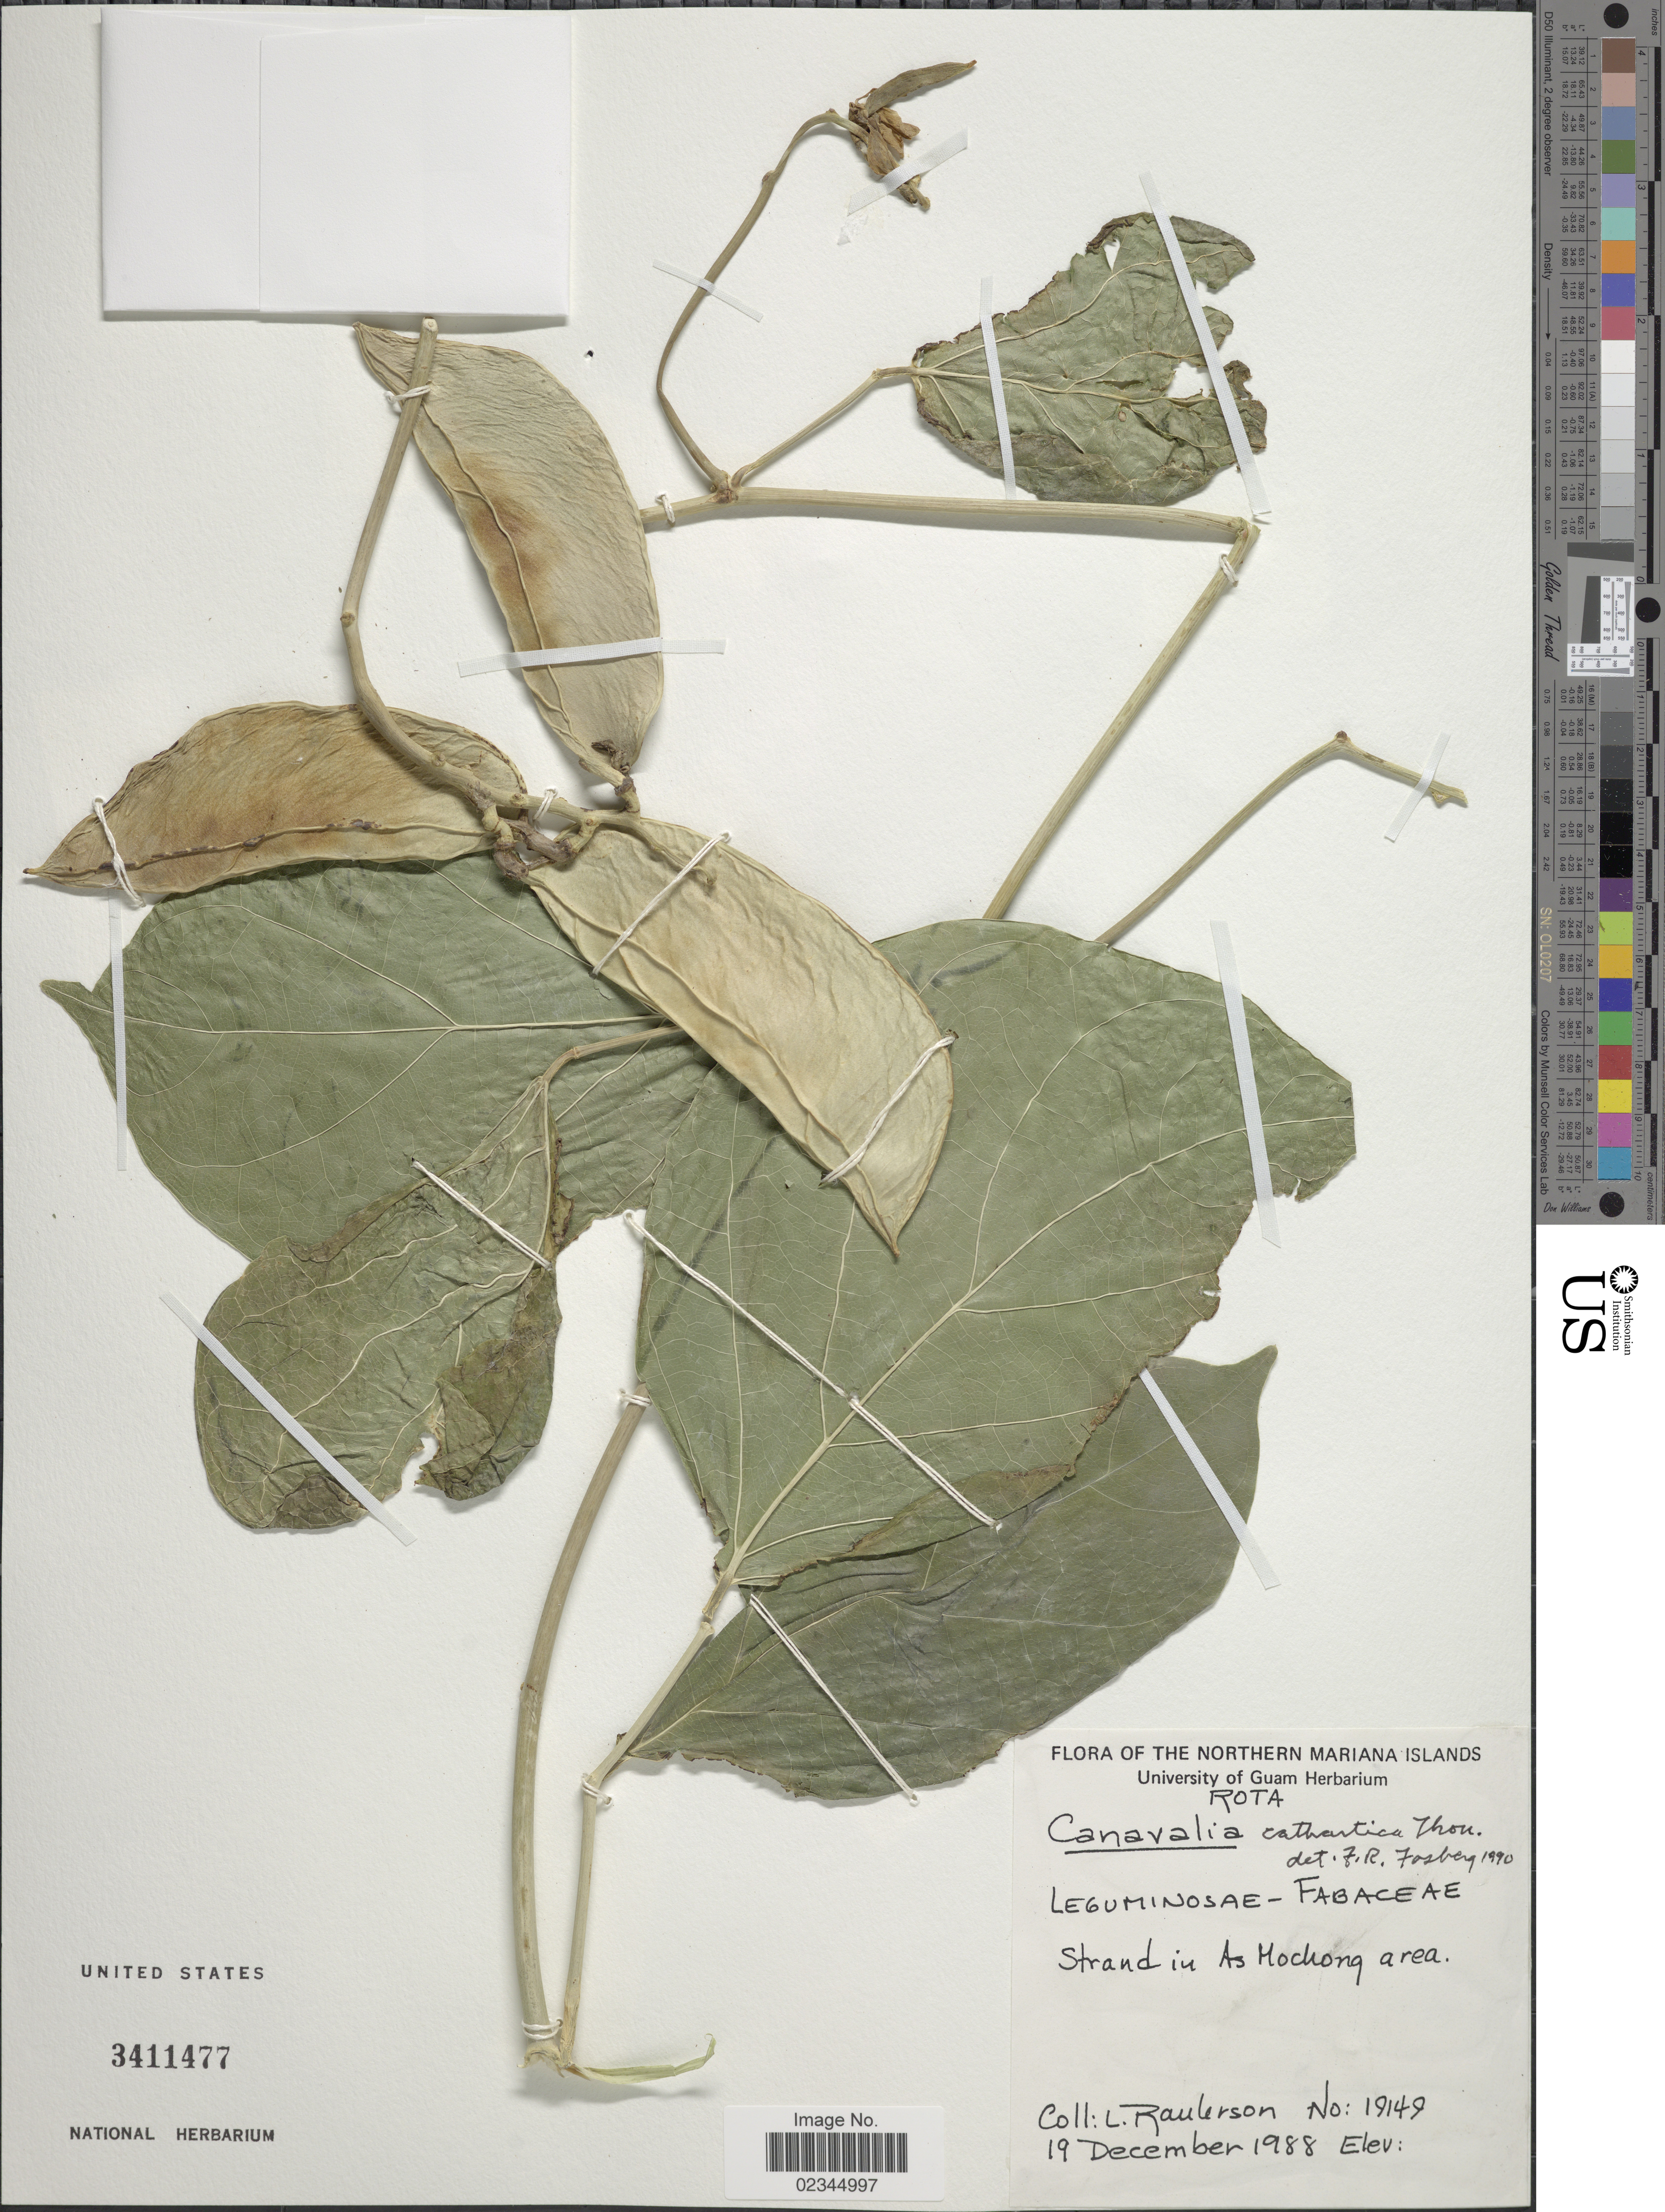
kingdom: Plantae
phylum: Tracheophyta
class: Magnoliopsida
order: Fabales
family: Fabaceae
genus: Canavalia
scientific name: Canavalia cathartica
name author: Thouars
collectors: L. Raulerson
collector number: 19149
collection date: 1988-12-19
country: Northern Mariana Islands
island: Rota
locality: Strand in As Mochong area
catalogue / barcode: US 3411477